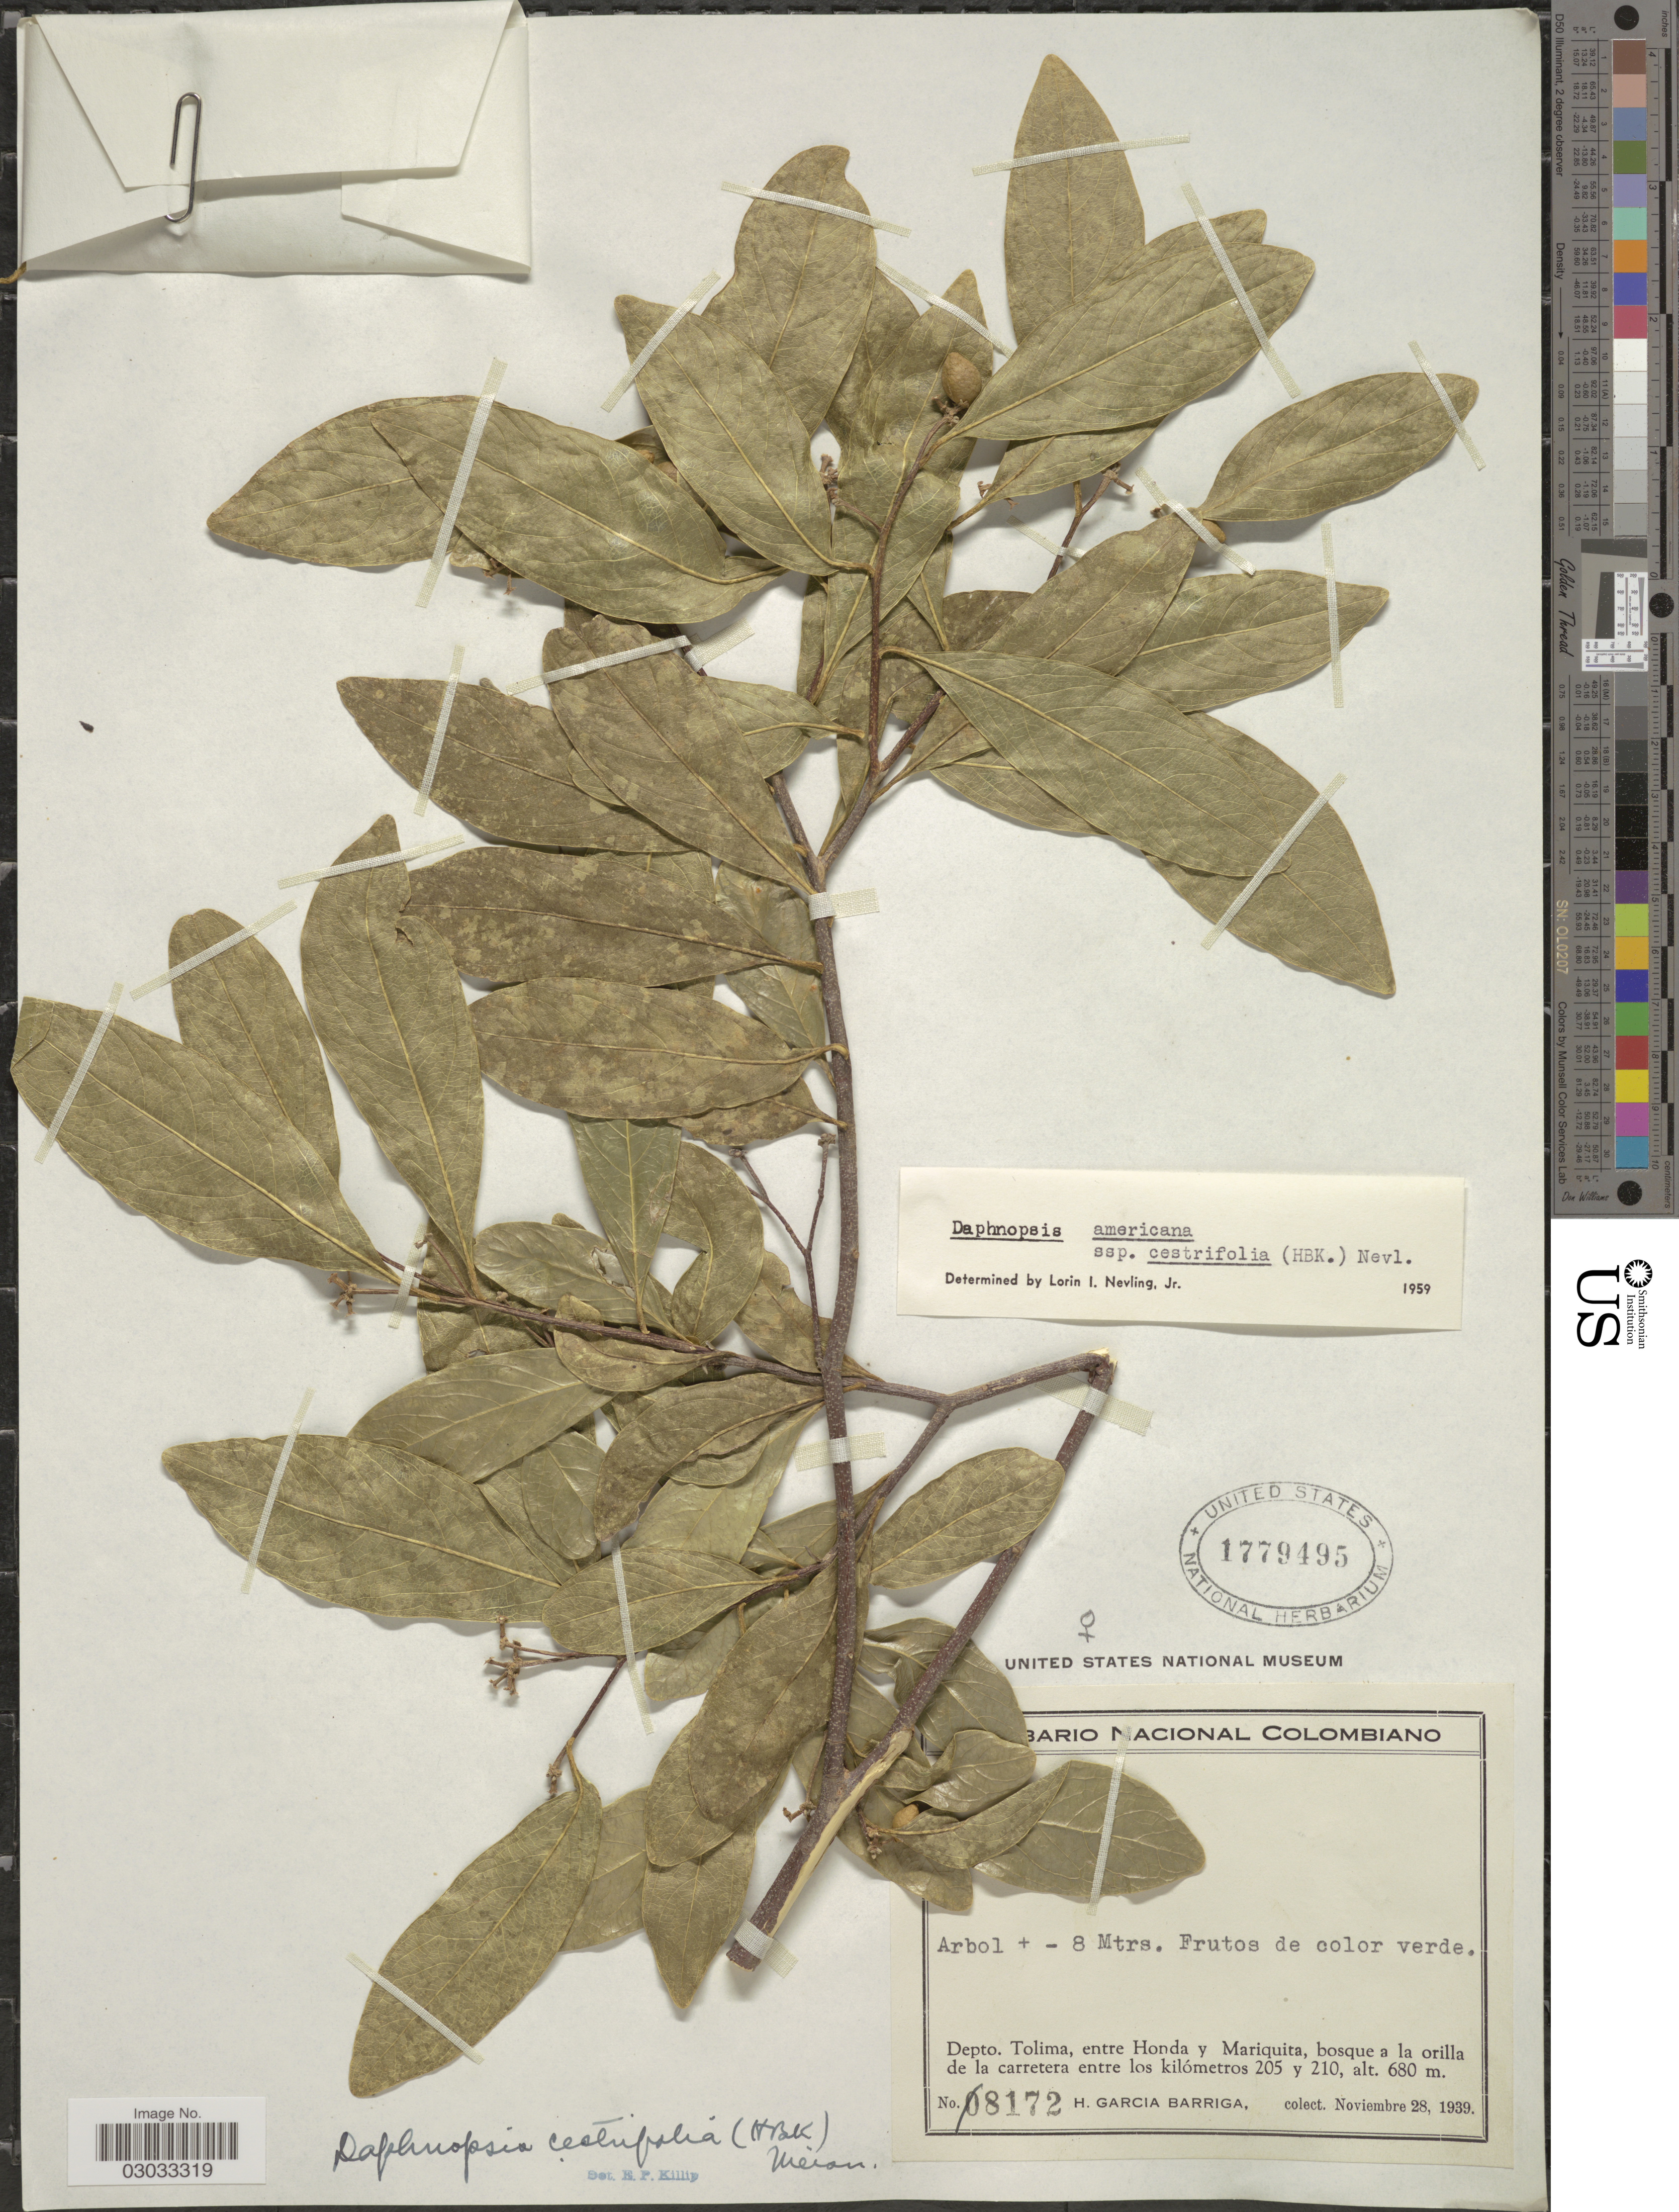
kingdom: Plantae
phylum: Tracheophyta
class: Magnoliopsida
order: Malvales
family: Thymelaeaceae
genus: Daphnopsis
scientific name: Daphnopsis americana subsp. cestrifolia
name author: (Kunth) Nevling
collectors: H. García Barriga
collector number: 8172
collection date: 1939-11-28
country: Colombia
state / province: Tolima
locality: Depto. Tolima, entre Honda y Mariquita, bosque a la orilla de la carretera entre los kilómetros 205 y 210.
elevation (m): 680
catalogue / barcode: US 1779495